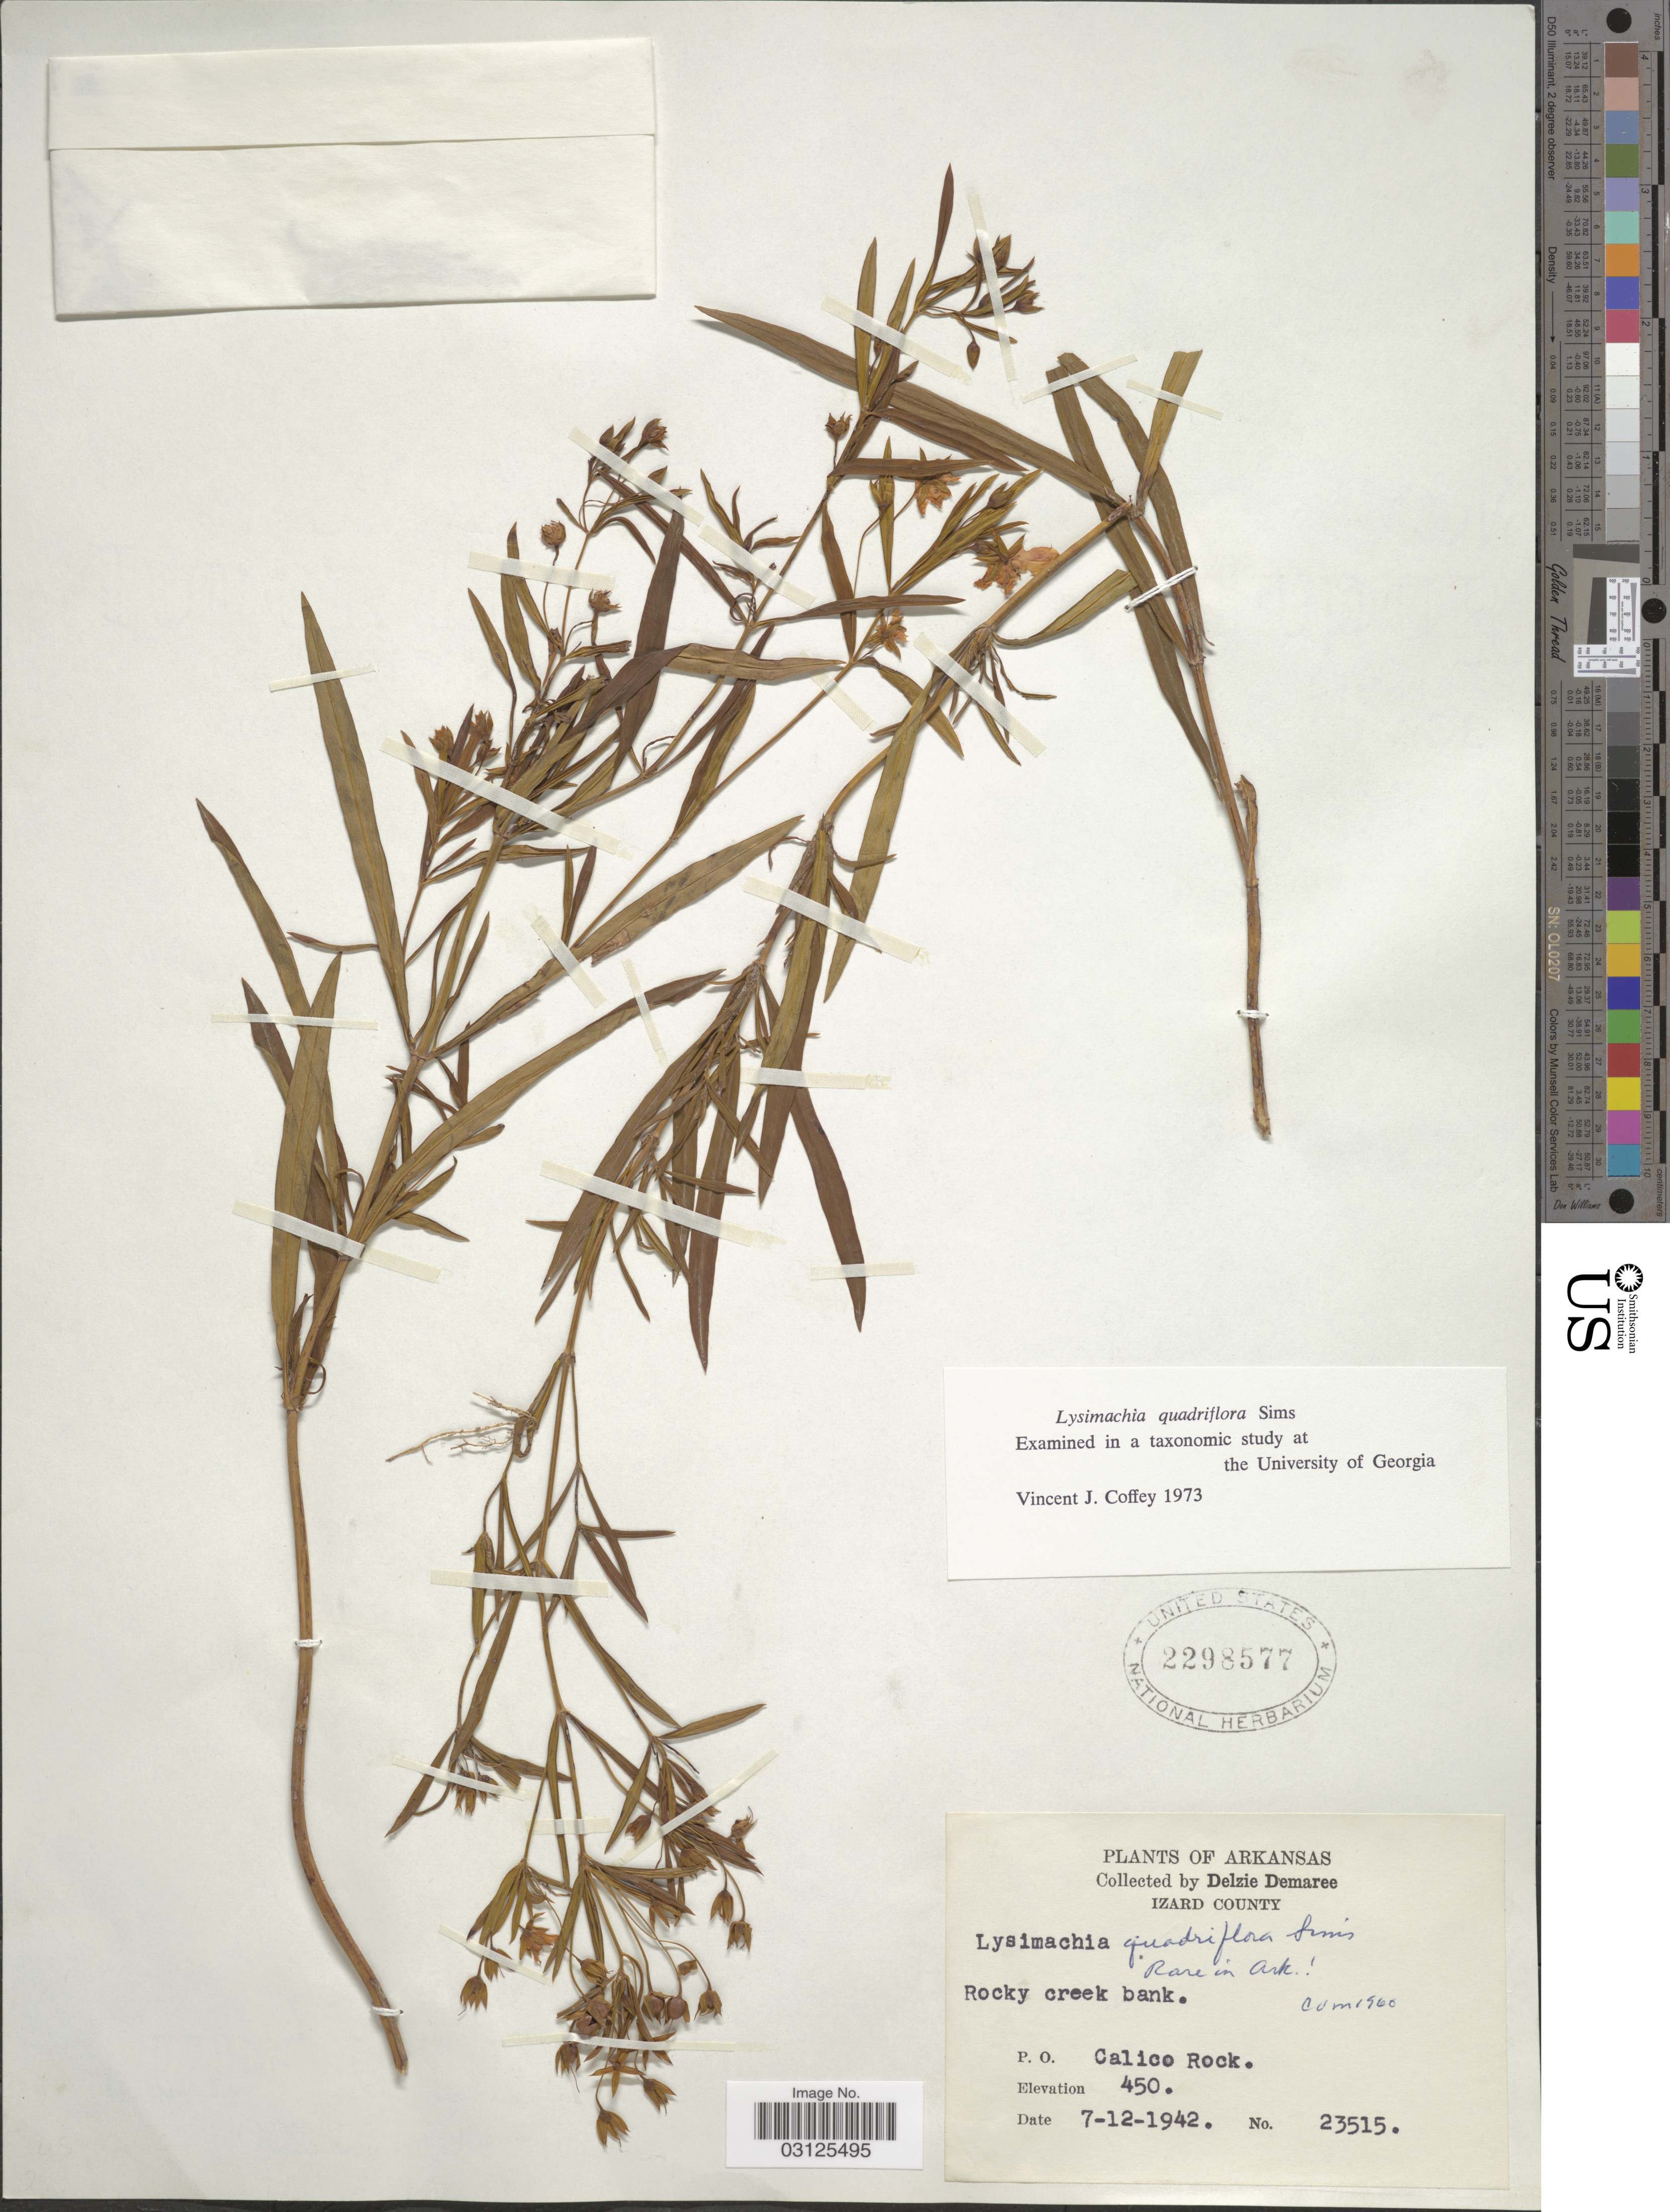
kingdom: Plantae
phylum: Tracheophyta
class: Magnoliopsida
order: Ericales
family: Primulaceae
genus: Steironema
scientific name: Steironema quadriflorum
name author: (Sims) Hitchc.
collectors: D. Demaree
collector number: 23515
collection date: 1942-07-12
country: United States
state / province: Arkansas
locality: Izard County, P.O. Calico Rock.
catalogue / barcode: US 2298577